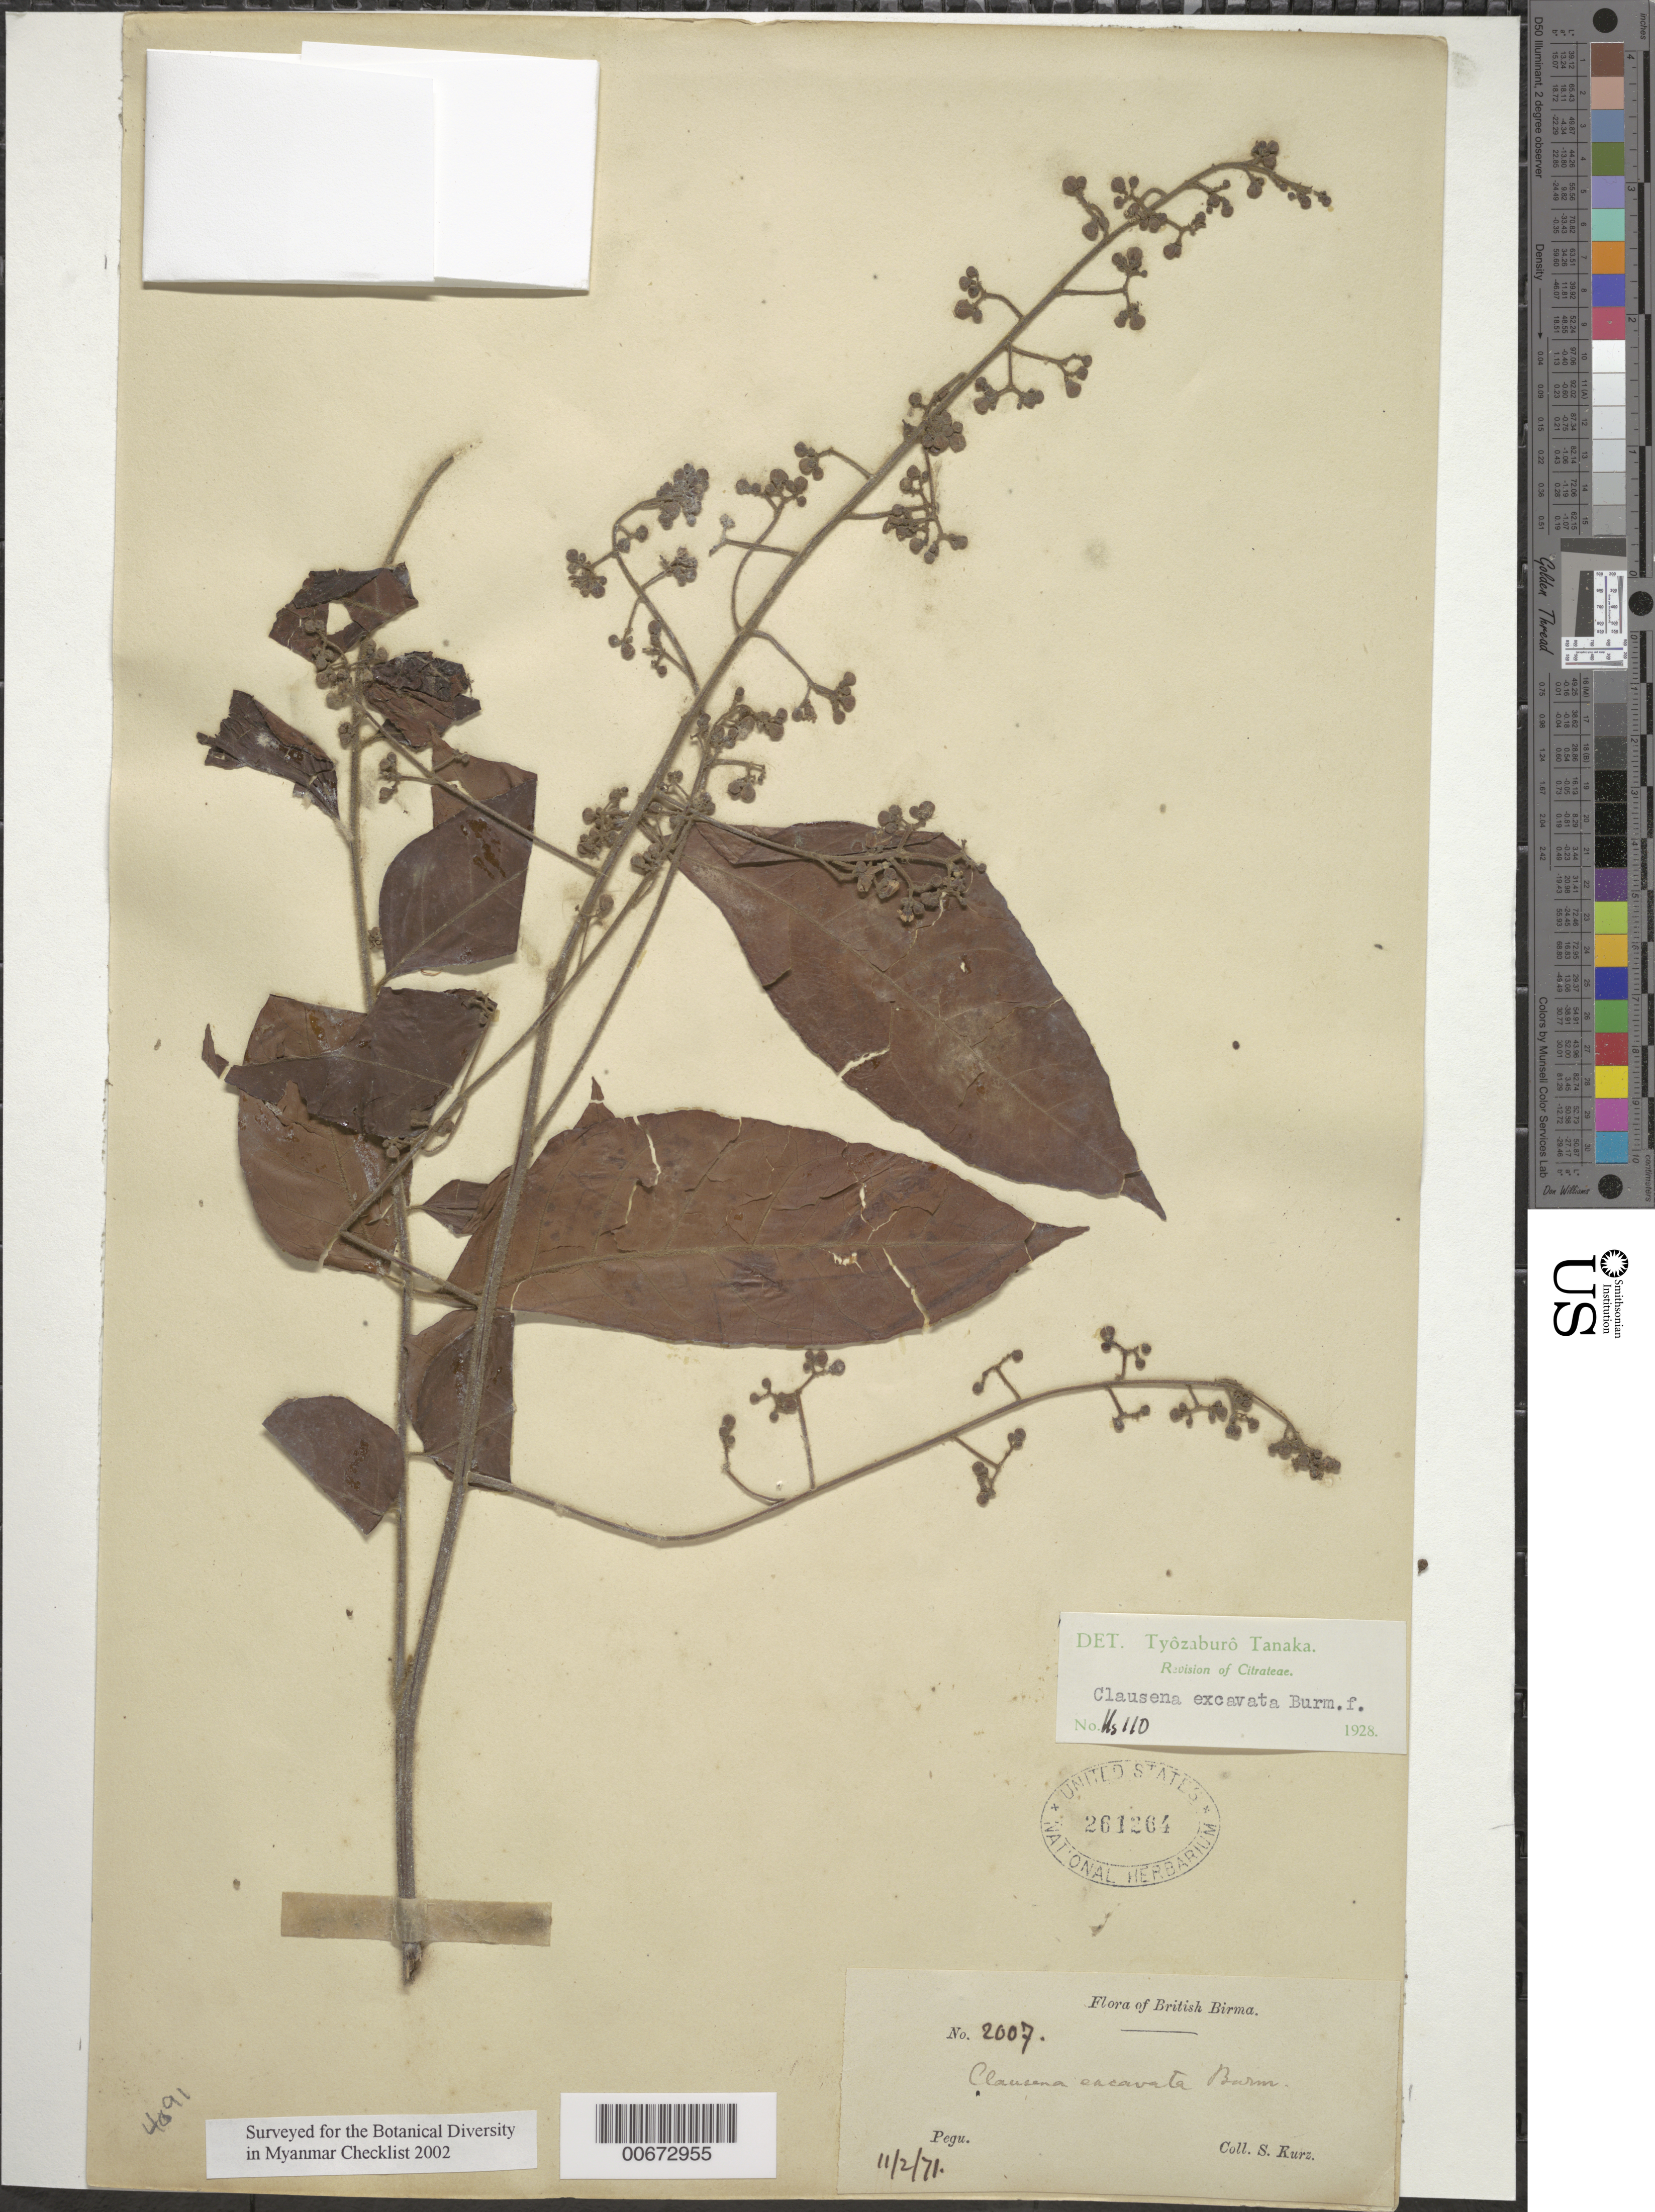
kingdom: Plantae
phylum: Tracheophyta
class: Magnoliopsida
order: Sapindales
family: Rutaceae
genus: Clausena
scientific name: Clausena excavata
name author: Burm. f.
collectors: S. Kurz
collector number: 2007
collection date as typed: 11 Feb 1871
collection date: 1871-02-11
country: Myanmar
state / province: Bago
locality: Pegu.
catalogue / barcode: US 261264